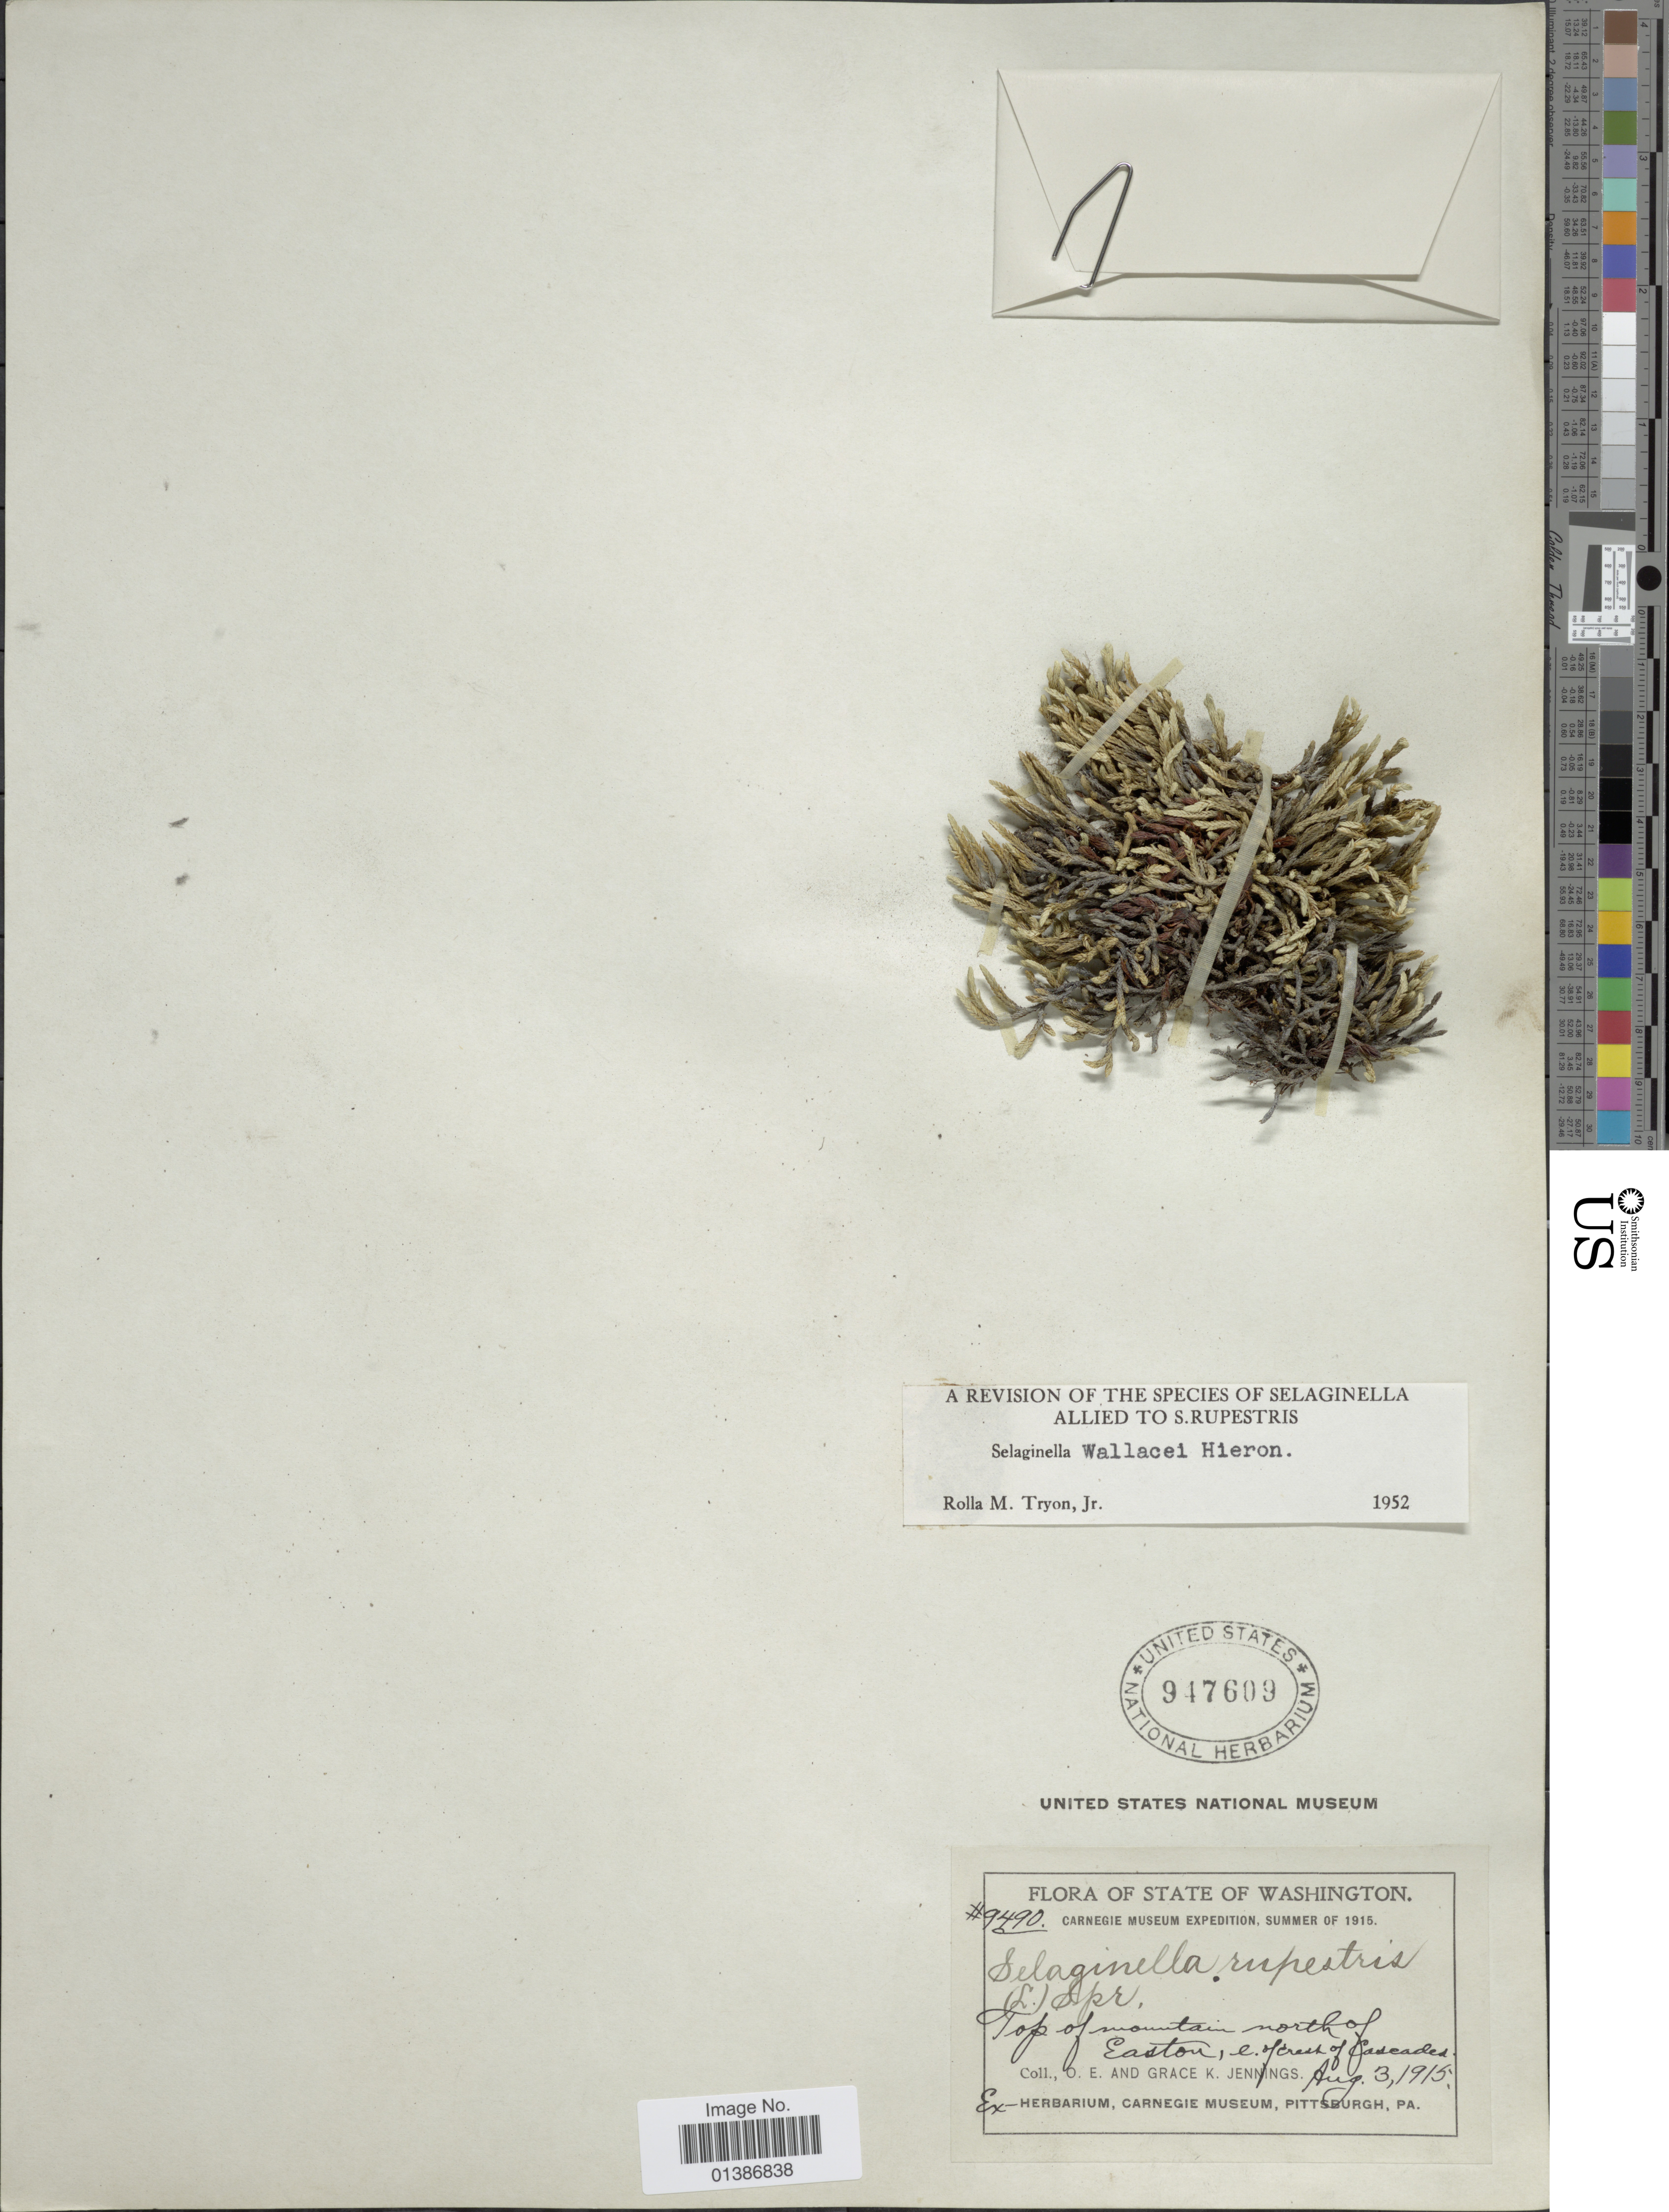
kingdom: Plantae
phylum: Tracheophyta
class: Lycopodiopsida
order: Selaginellales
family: Selaginellaceae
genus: Selaginella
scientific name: Selaginella wallacei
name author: Hieron.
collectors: O. E. Jennings & G. K. Jennings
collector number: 9490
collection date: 1915-08-03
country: United States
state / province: Washington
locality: Top of mountain north of Easton, e. of crest of Cascades.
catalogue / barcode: US 947609